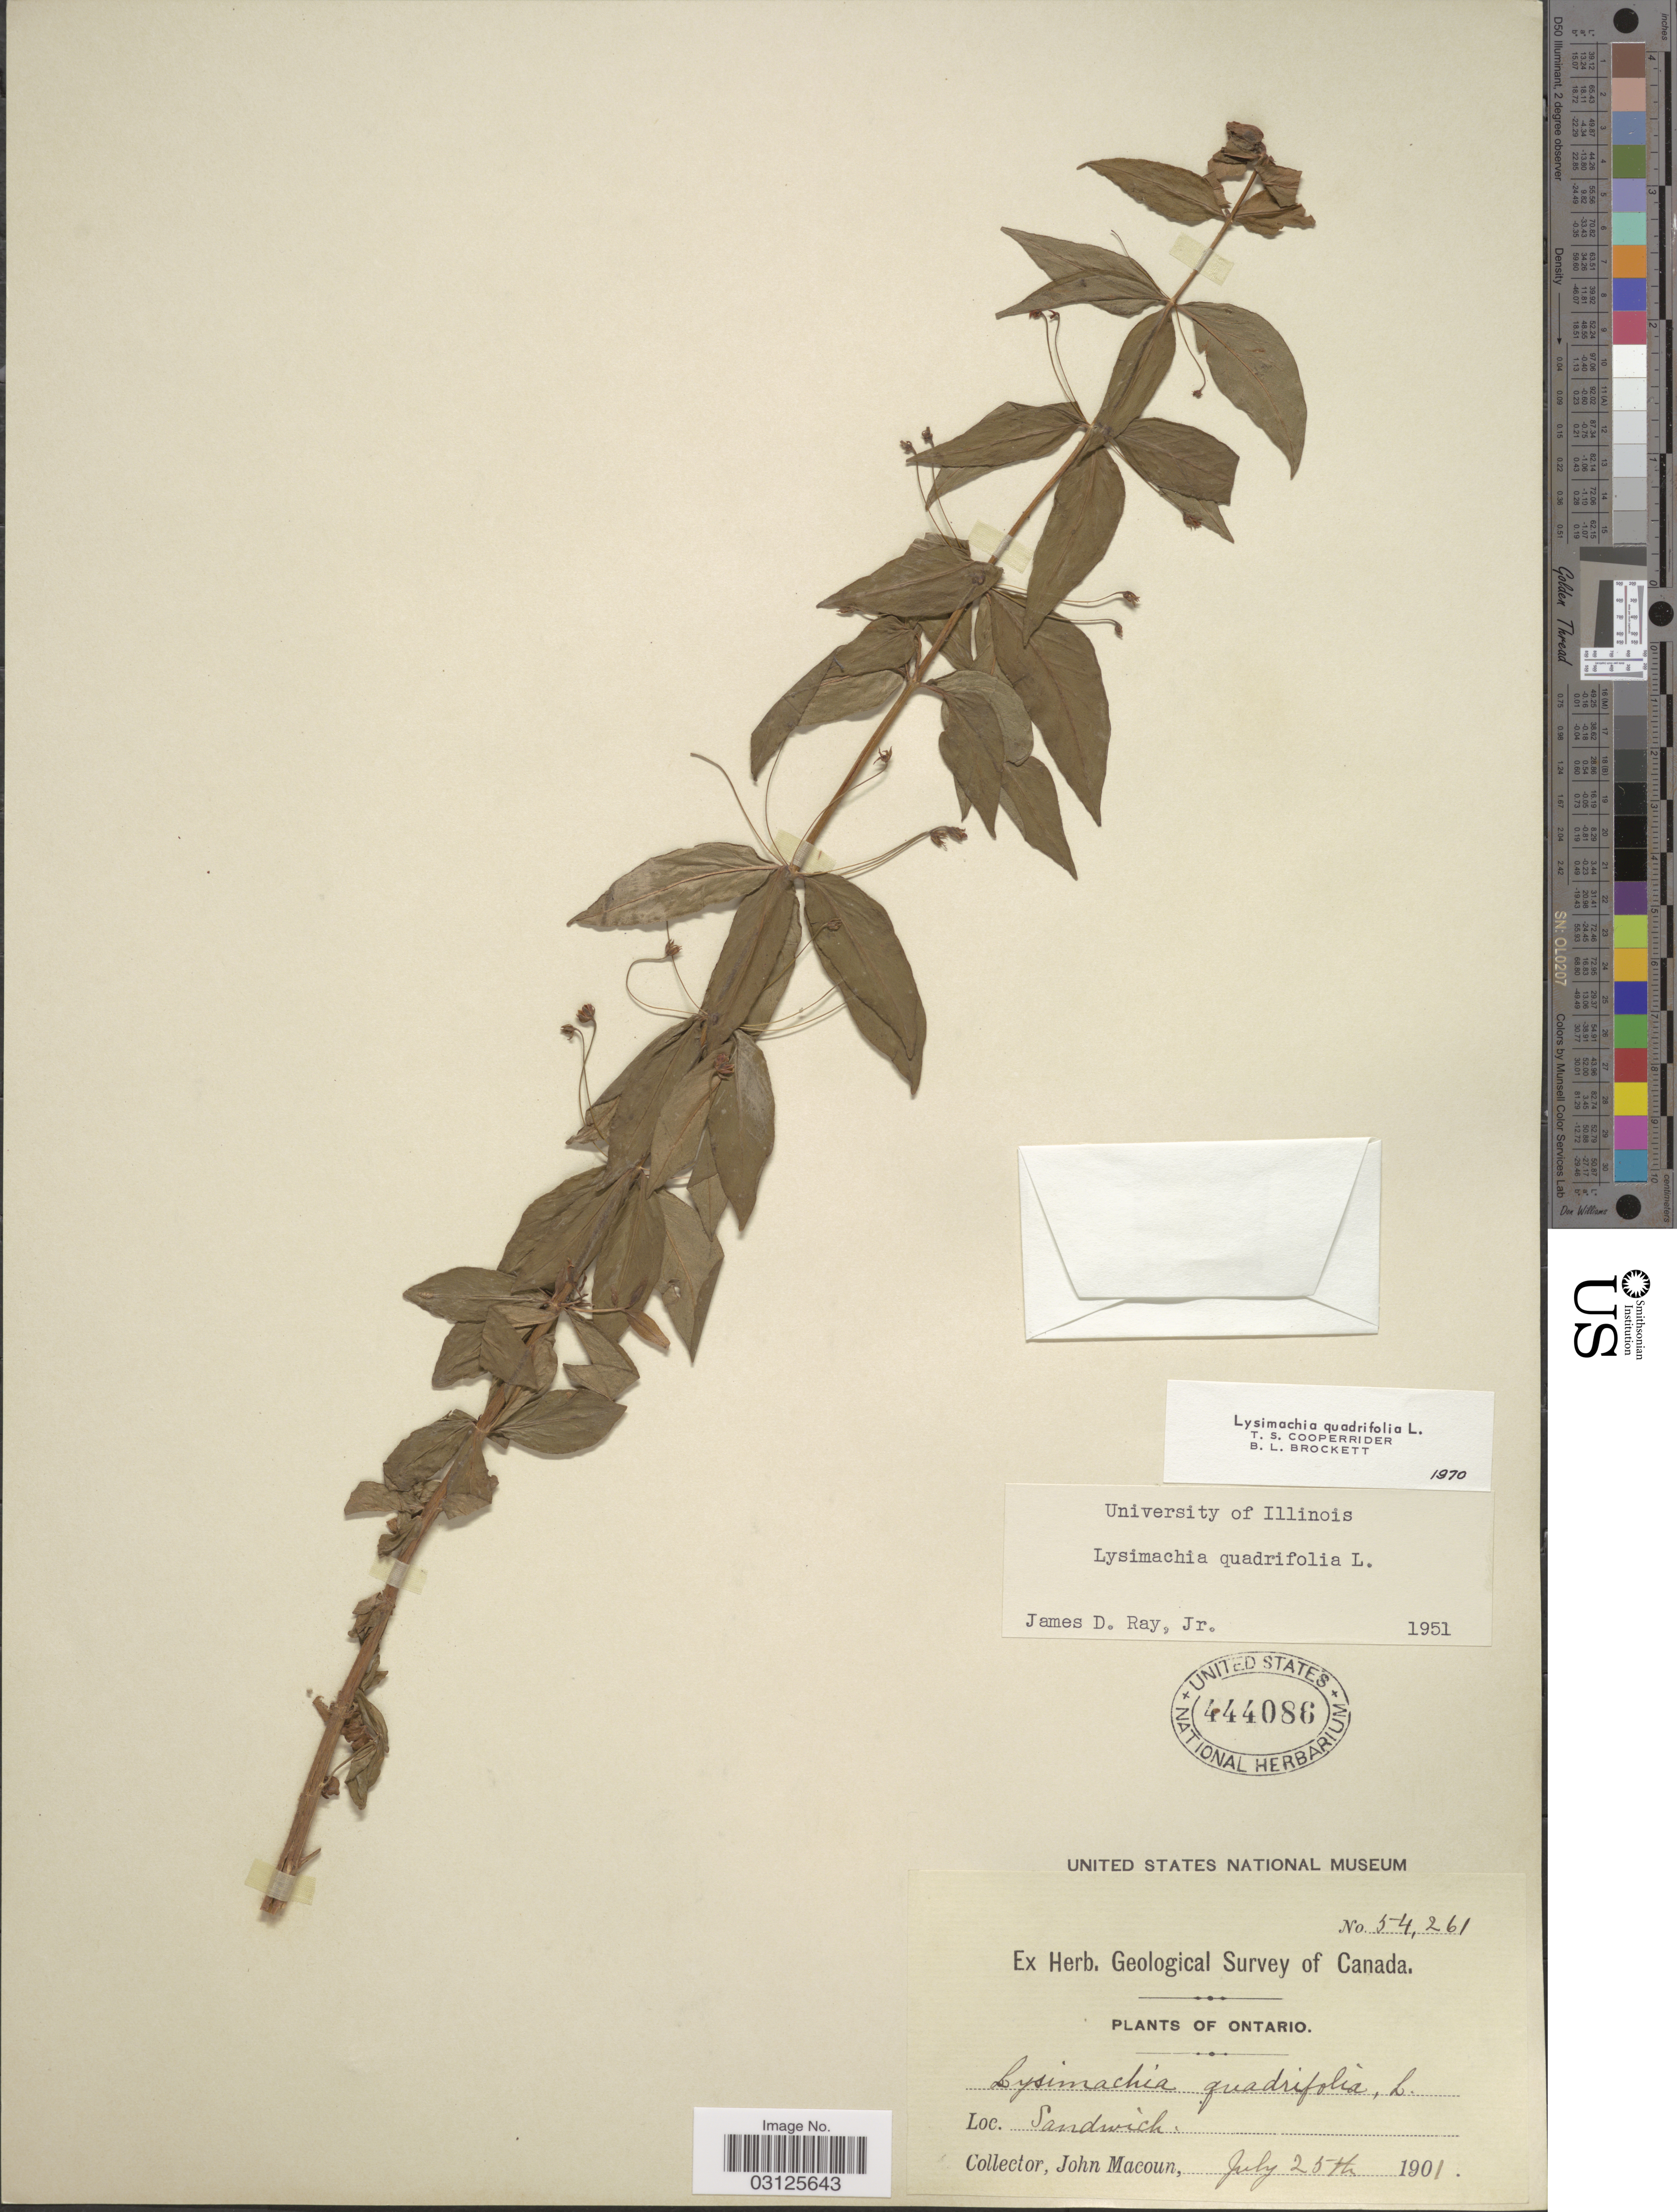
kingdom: Plantae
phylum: Tracheophyta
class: Magnoliopsida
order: Ericales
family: Primulaceae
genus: Lysimachia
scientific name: Lysimachia quadrifolia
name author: L.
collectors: J. Macoun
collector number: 54261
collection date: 1901-07-25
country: Canada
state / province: Ontario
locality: Sandwich.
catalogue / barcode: US 444086